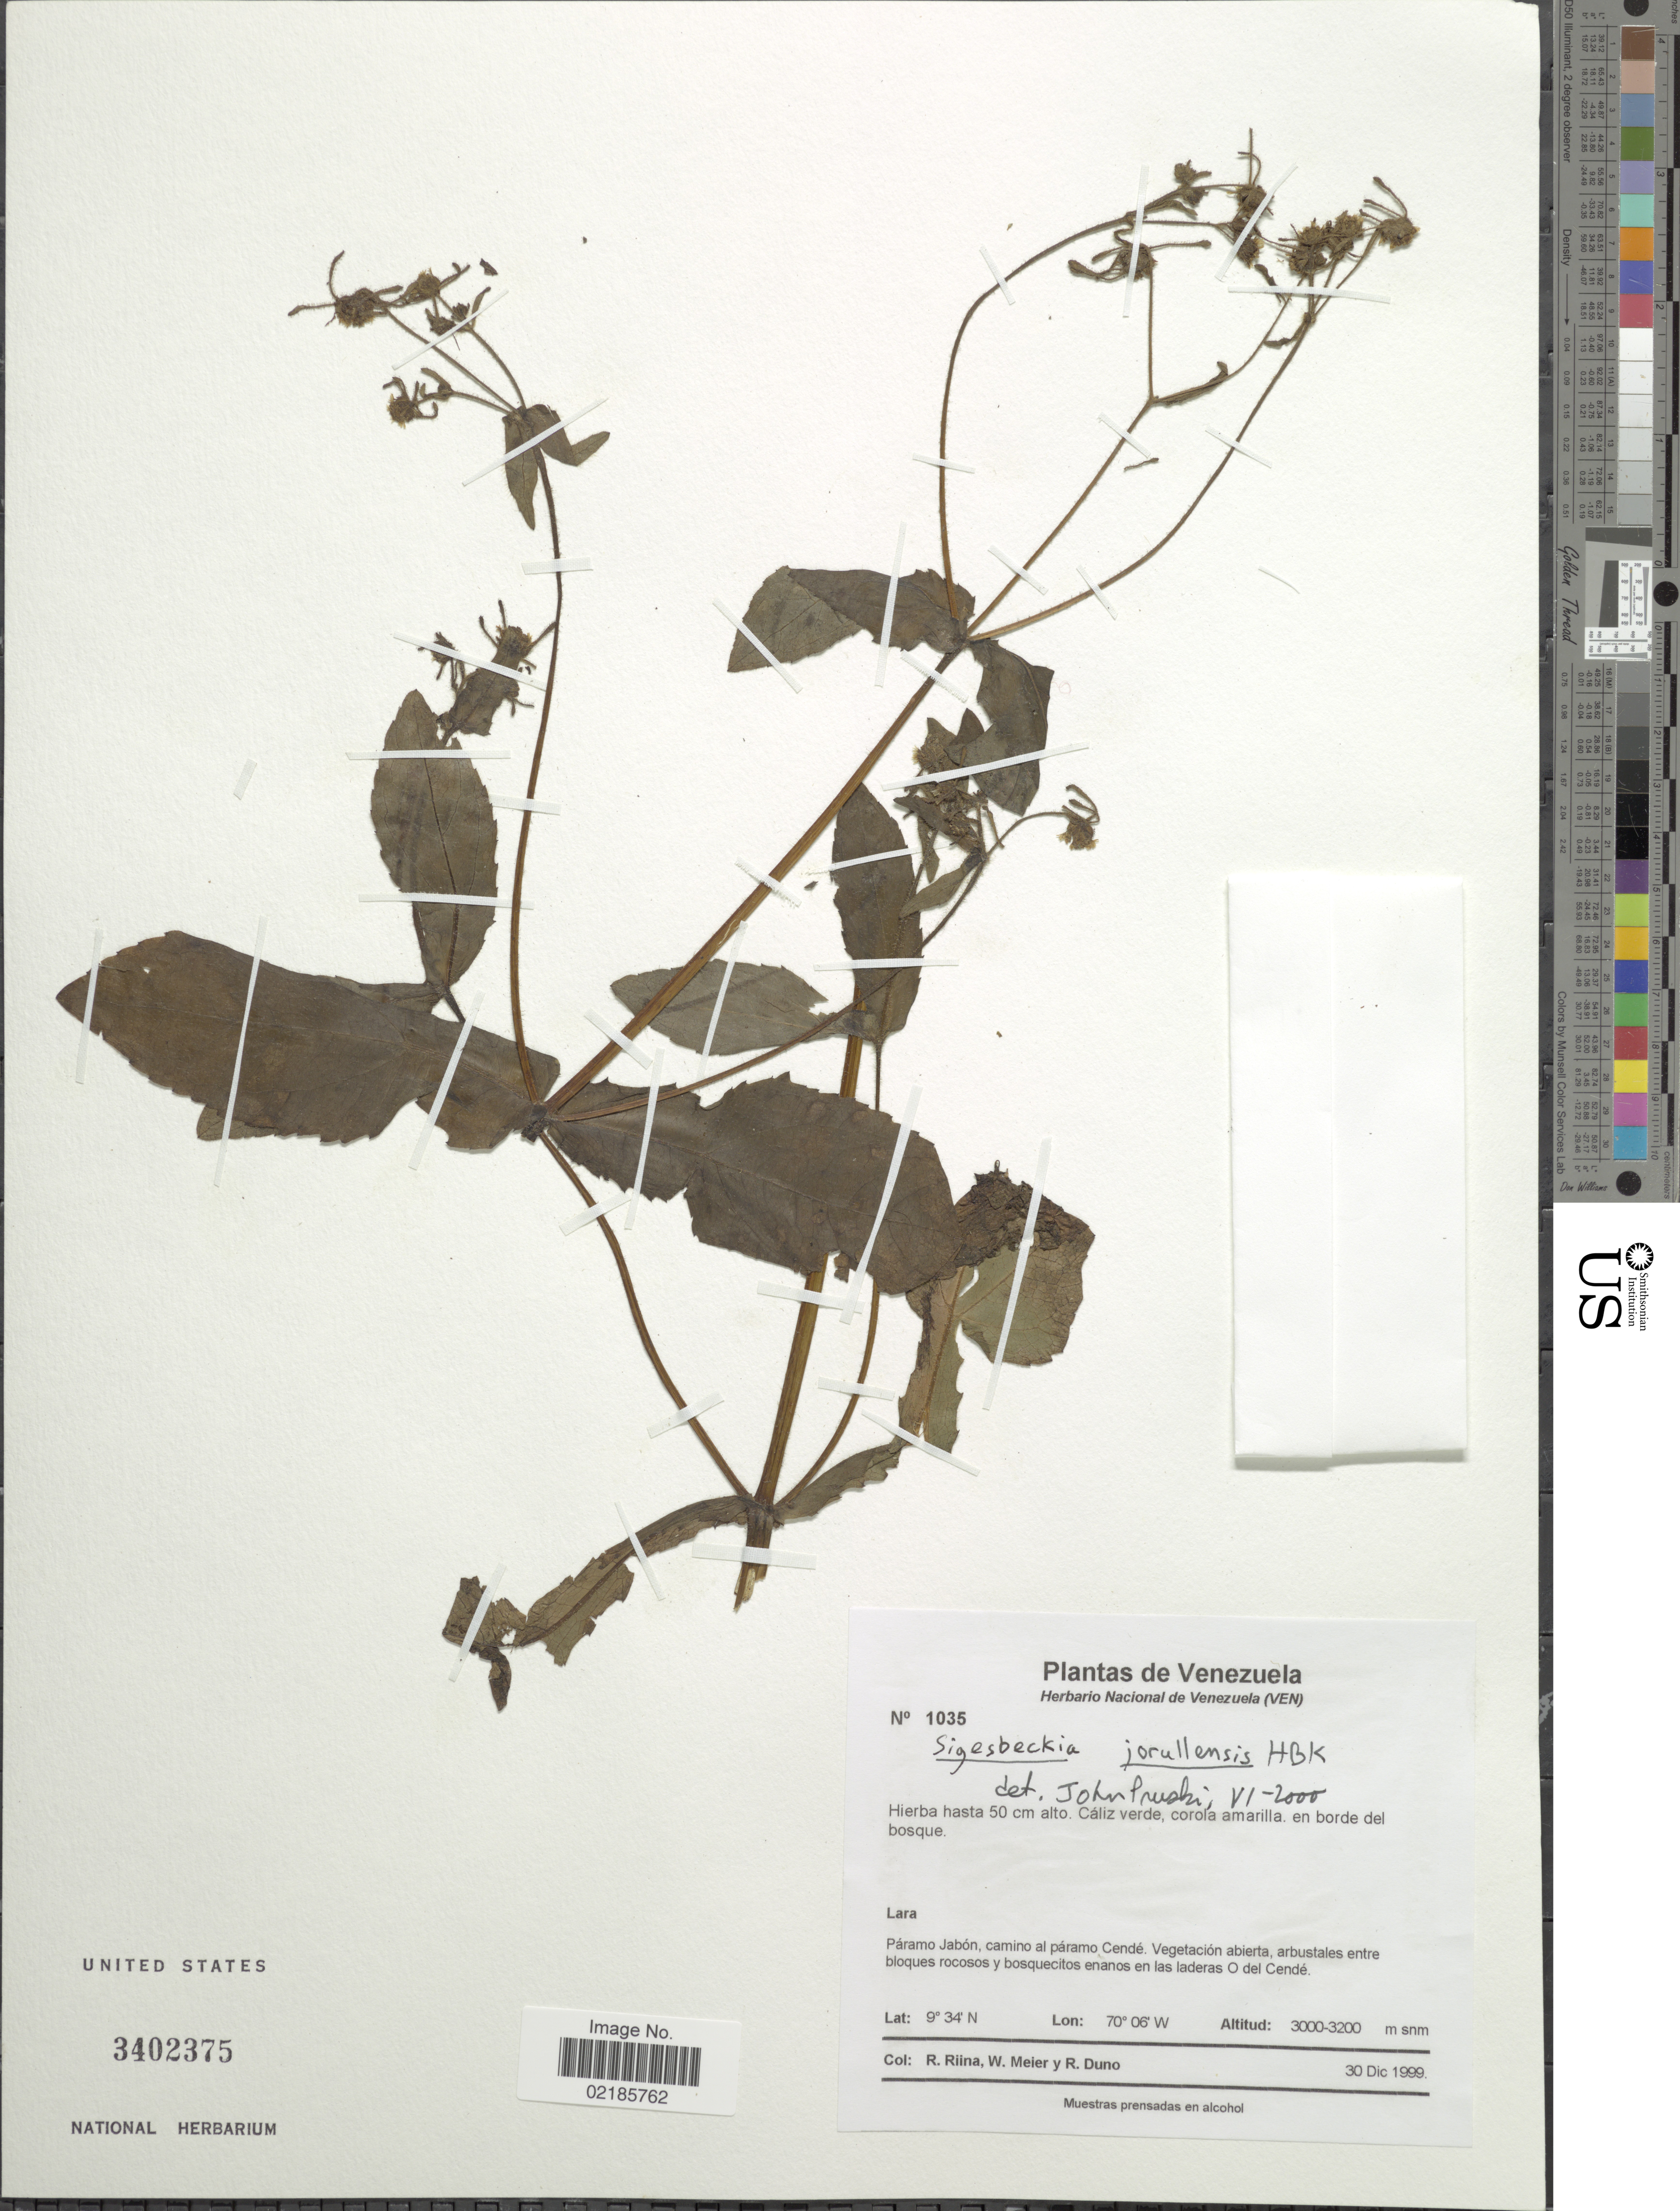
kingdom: Plantae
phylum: Tracheophyta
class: Magnoliopsida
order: Asterales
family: Asteraceae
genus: Sigesbeckia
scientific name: Sigesbeckia jorullensis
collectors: R. Riina, W. Meier & R. Duno de Stefano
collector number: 1035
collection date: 1999-12-30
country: Venezuela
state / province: Lara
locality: En borde del bosque, Páramo Jabón, camino al páramo Cendé, vegetación abierta, arbustales entre bloques rocosos y bosquecitos enanos en las laderas O del Cendé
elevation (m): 3000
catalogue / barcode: US 3402375